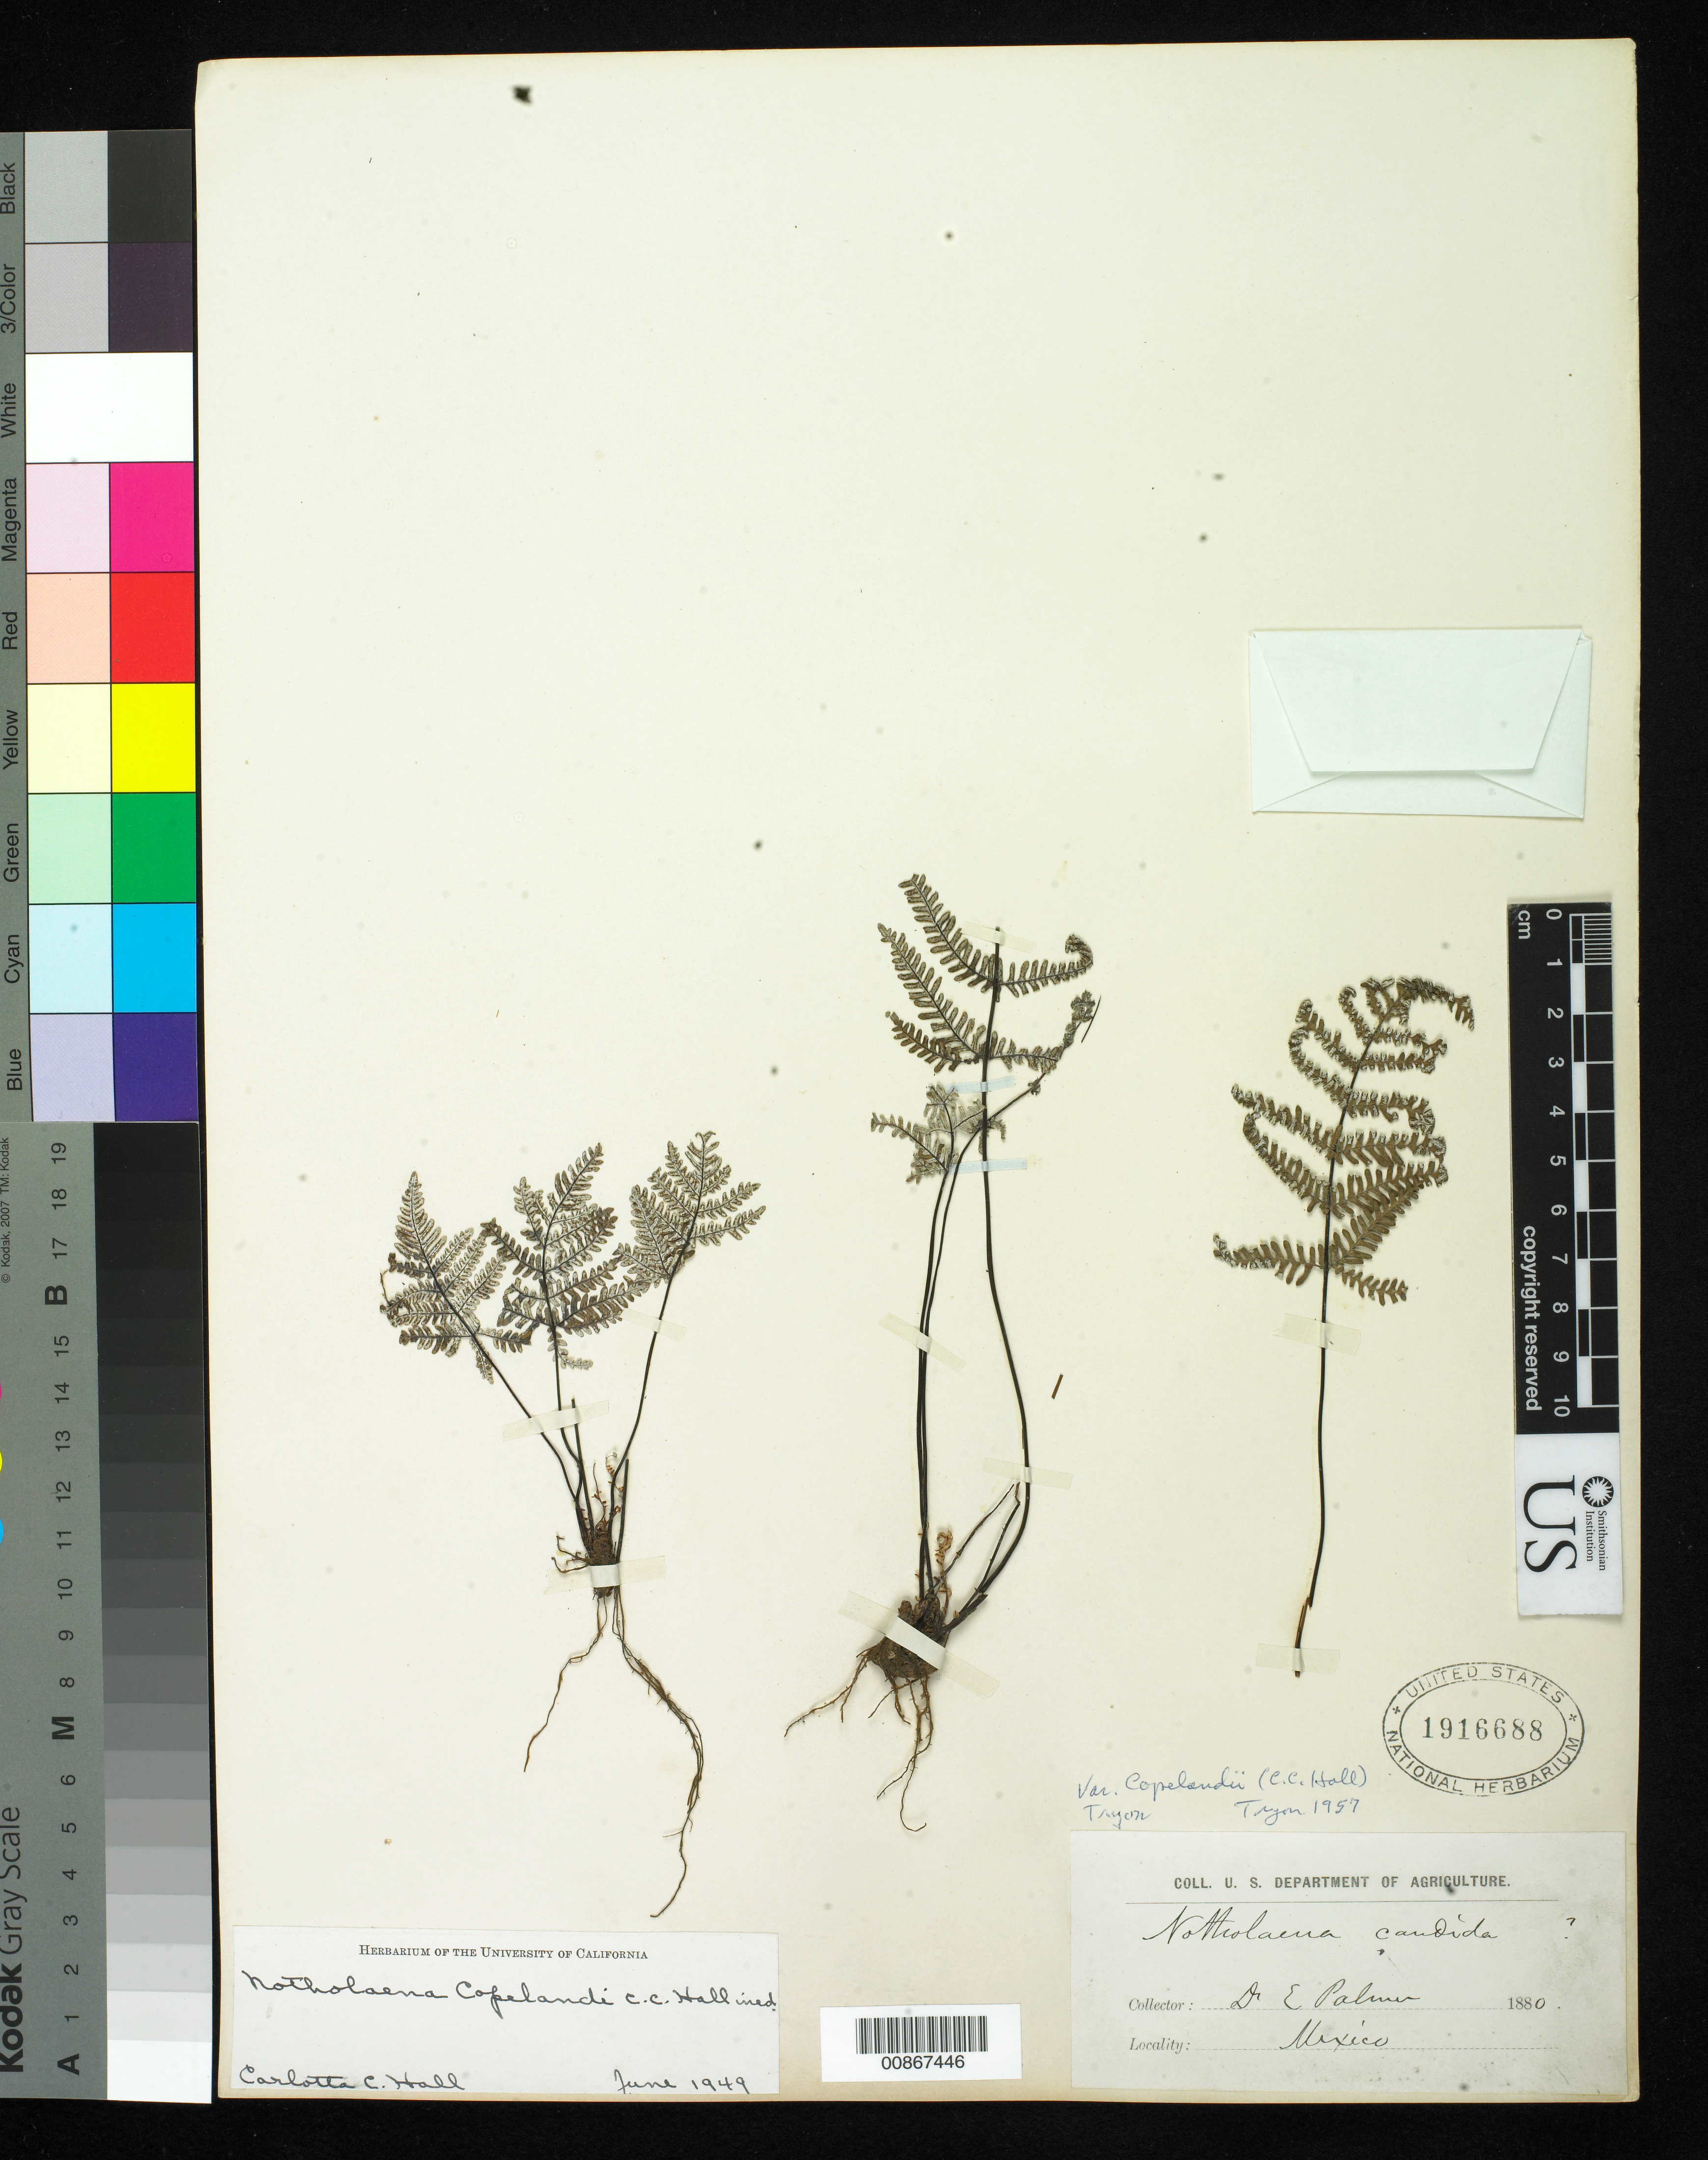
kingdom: Plantae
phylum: Tracheophyta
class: Polypodiopsida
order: Polypodiales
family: Pteridaceae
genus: Notholaena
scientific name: Notholaena candida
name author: (M. Martens) Hook.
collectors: E. Palmer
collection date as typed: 1880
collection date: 1880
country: Mexico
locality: Mexico.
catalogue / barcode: US 1916688